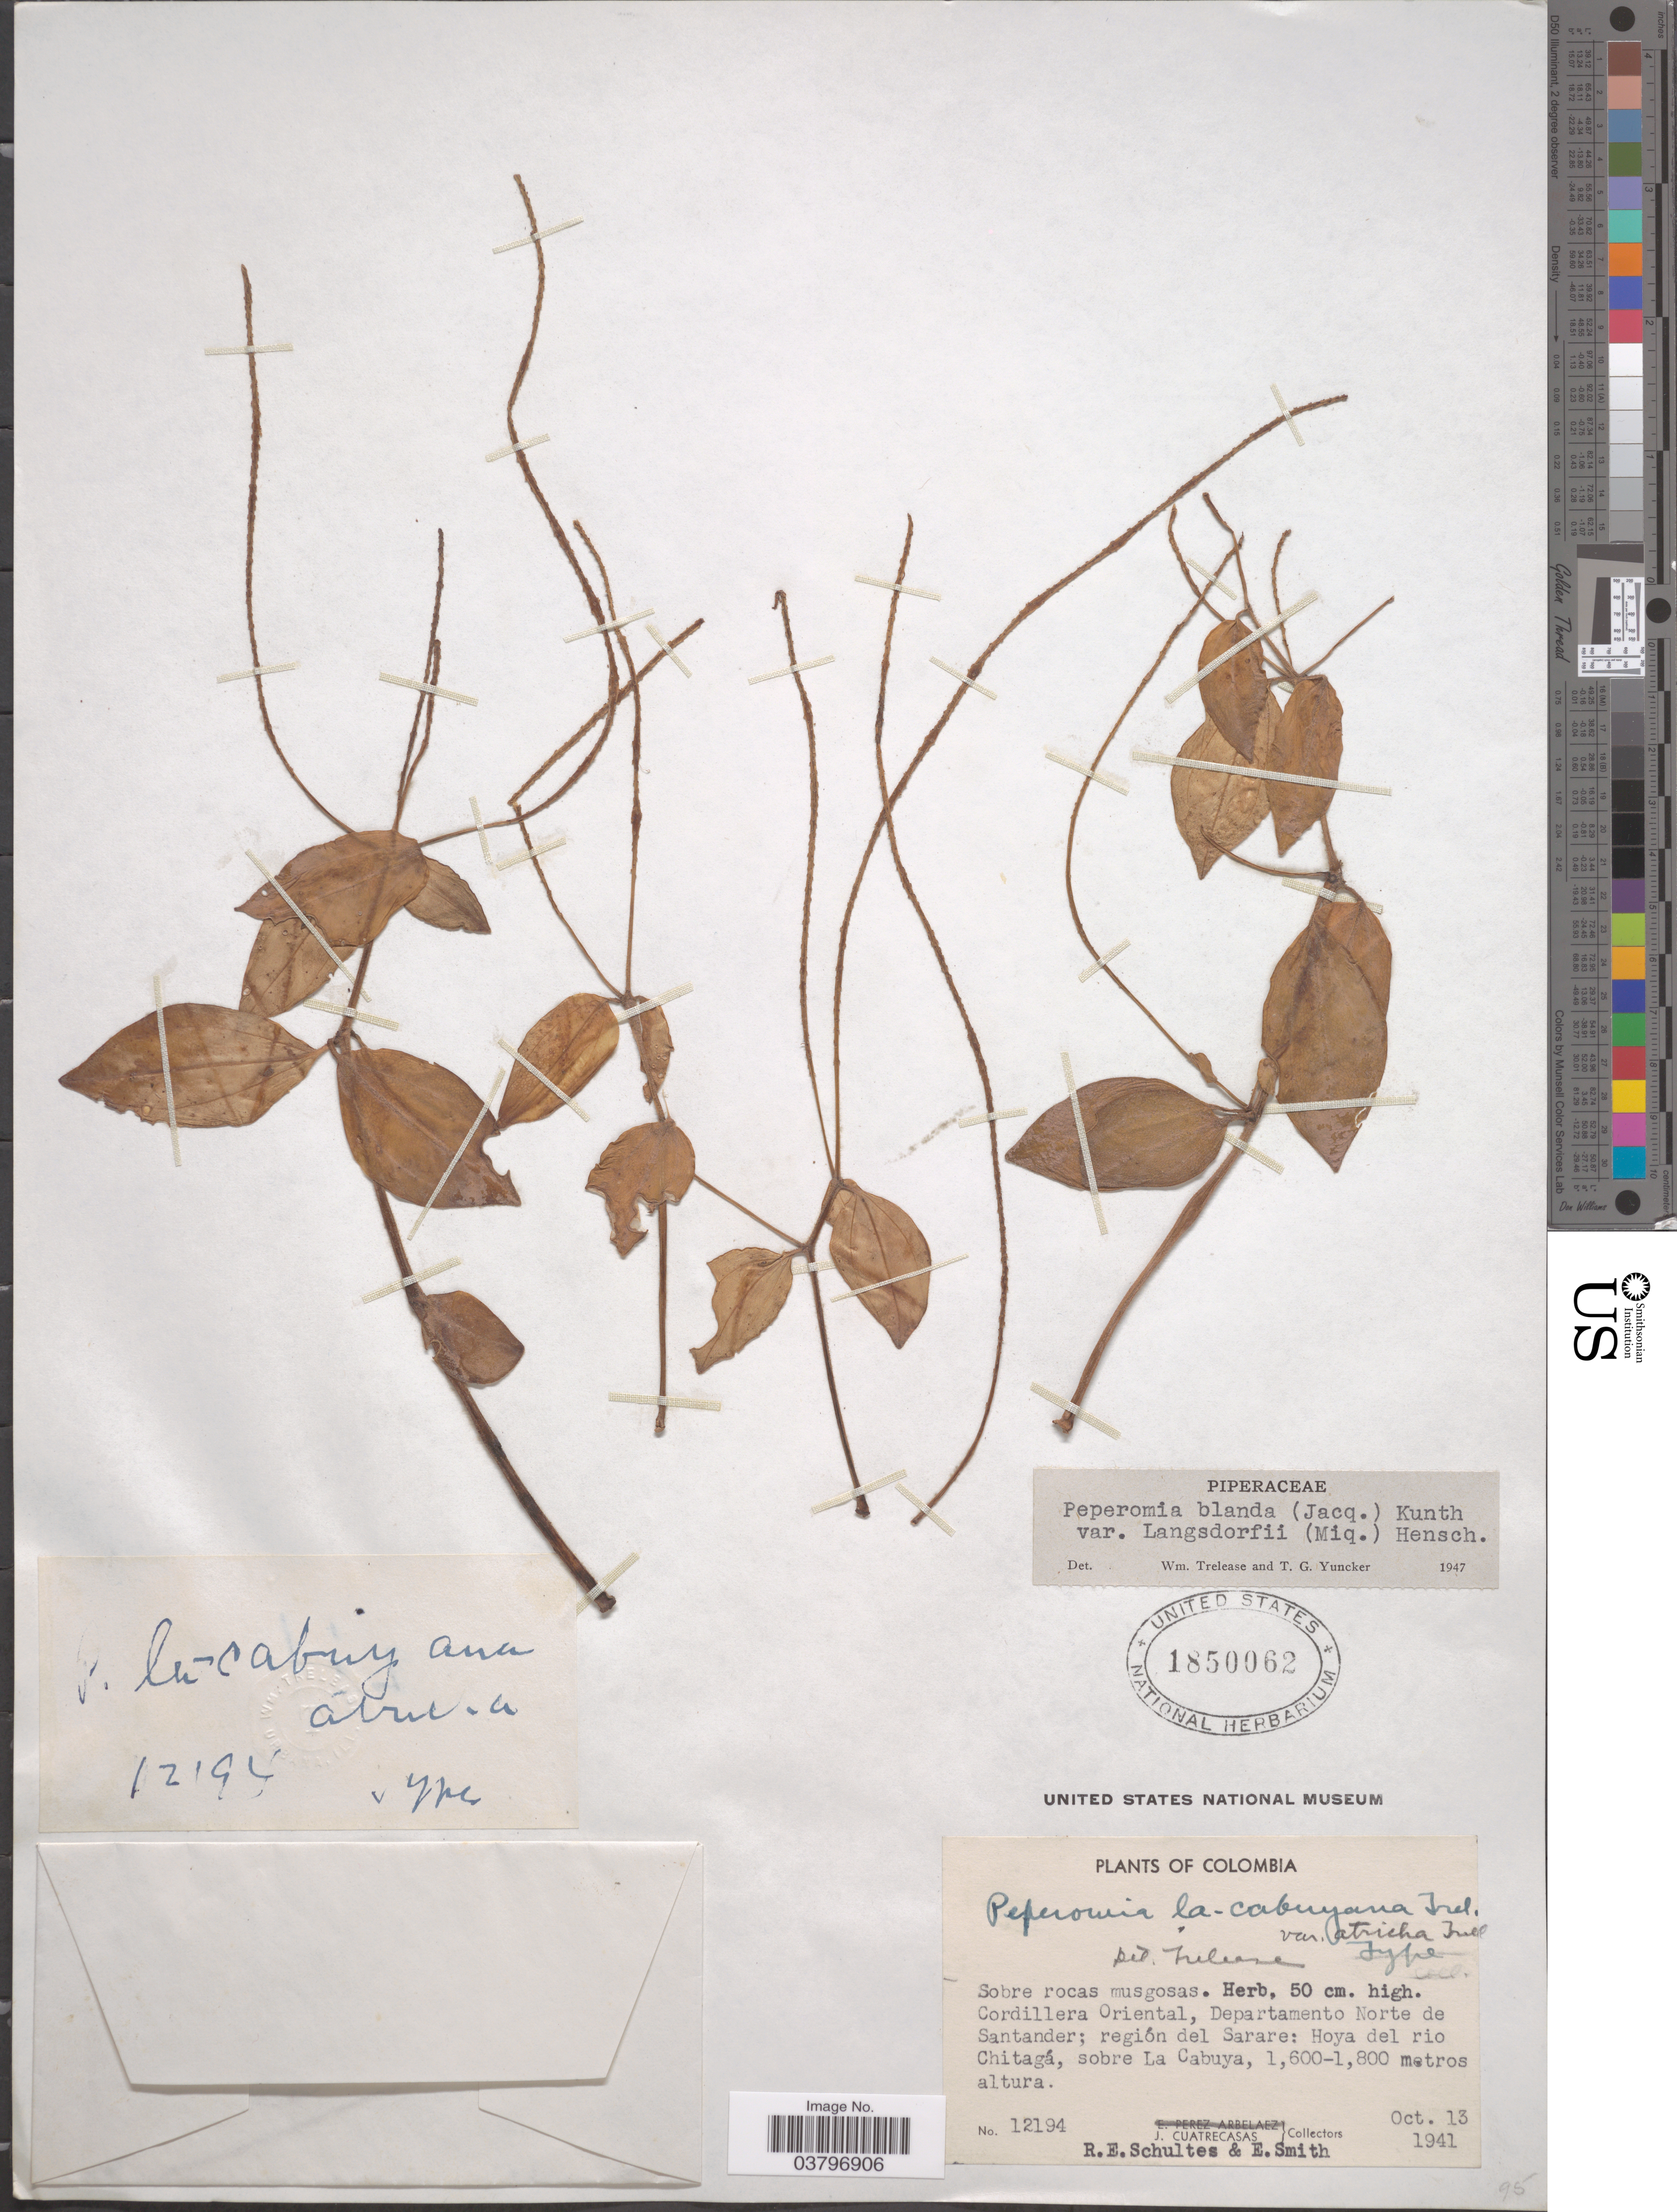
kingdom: Plantae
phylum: Tracheophyta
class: Magnoliopsida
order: Piperales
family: Piperaceae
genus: Peperomia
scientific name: Peperomia blanda var. langsdorffii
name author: (Miq.) Hensch.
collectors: J. Cuatrecasas, R. E. Schultes & E. Smith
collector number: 12194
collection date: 1941-10-13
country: Colombia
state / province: Norte de Santander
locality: Cordillera Oriental, Departamento Norte de Santander; región del Sarare: Hoya del rio Chitagá, sobre La Cabuya.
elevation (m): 1600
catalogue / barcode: US 1850062